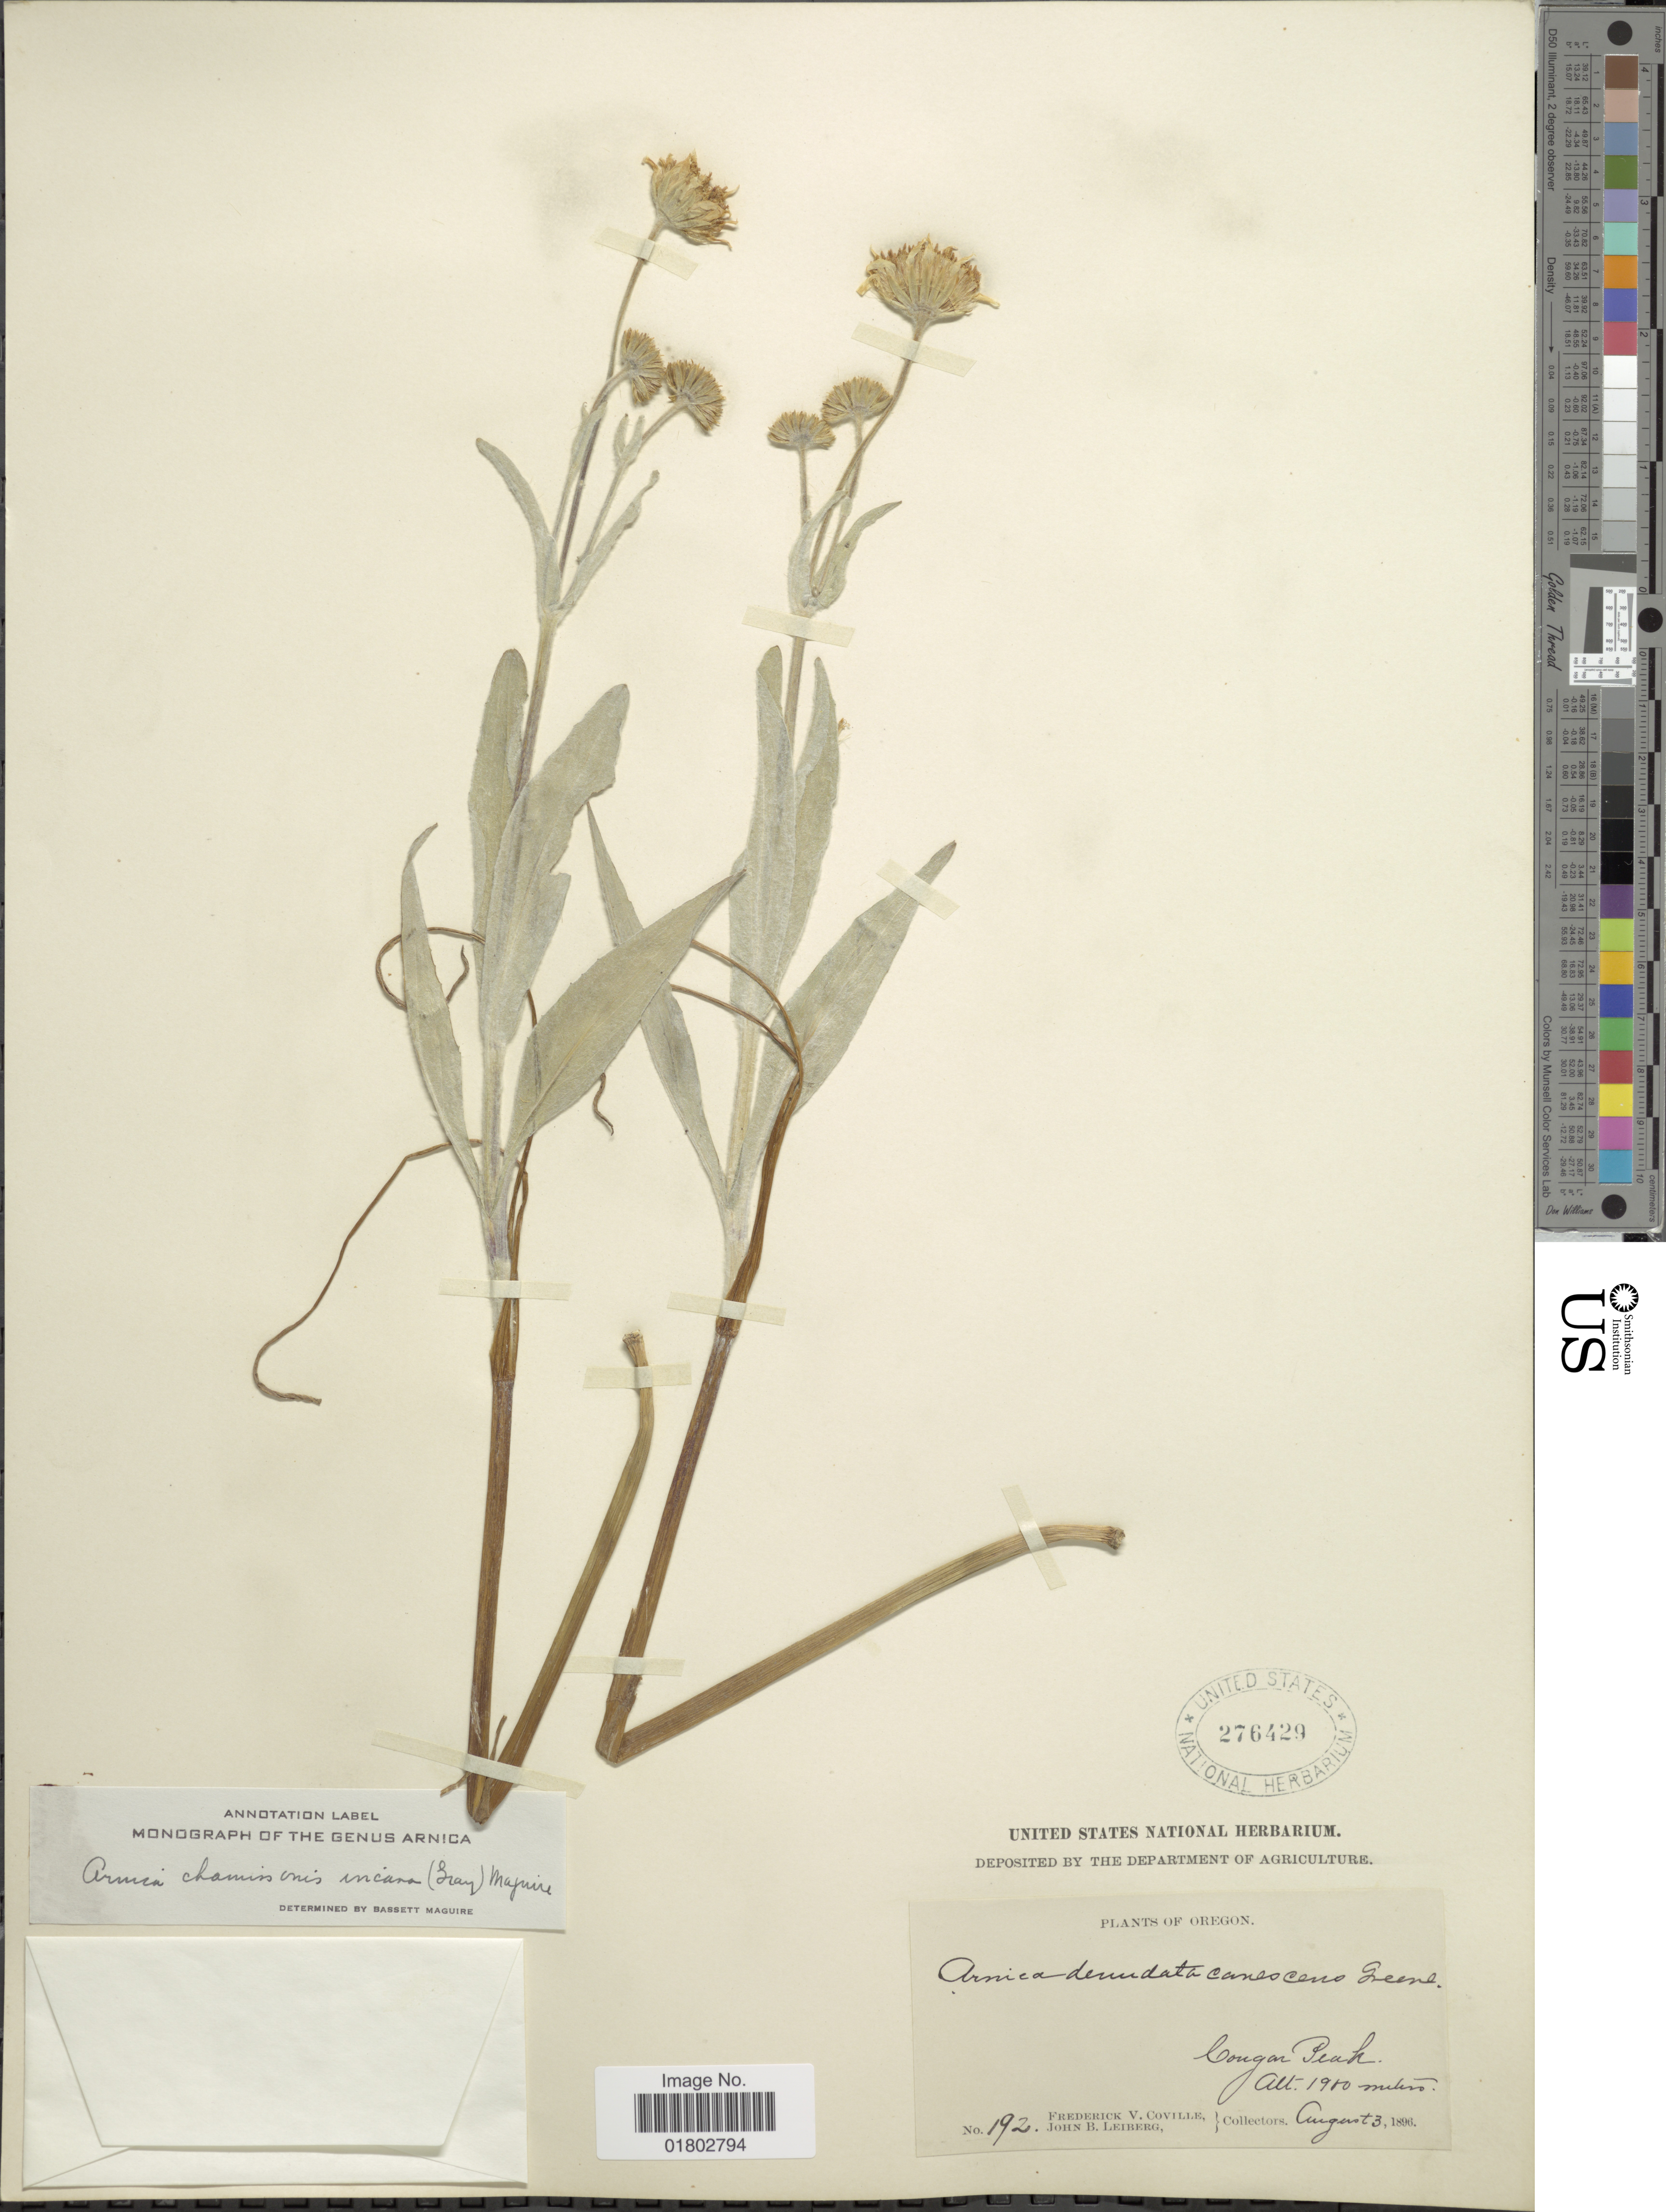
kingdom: Plantae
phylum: Tracheophyta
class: Magnoliopsida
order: Asterales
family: Asteraceae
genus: Arnica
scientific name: Arnica chamissonis subsp. incana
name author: (A. Gray) Maguire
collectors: F. V. Coville & J. B. Leiberg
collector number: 192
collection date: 1896-08-03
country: United States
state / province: Oregon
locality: Congar Peak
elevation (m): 1900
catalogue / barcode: US 276429